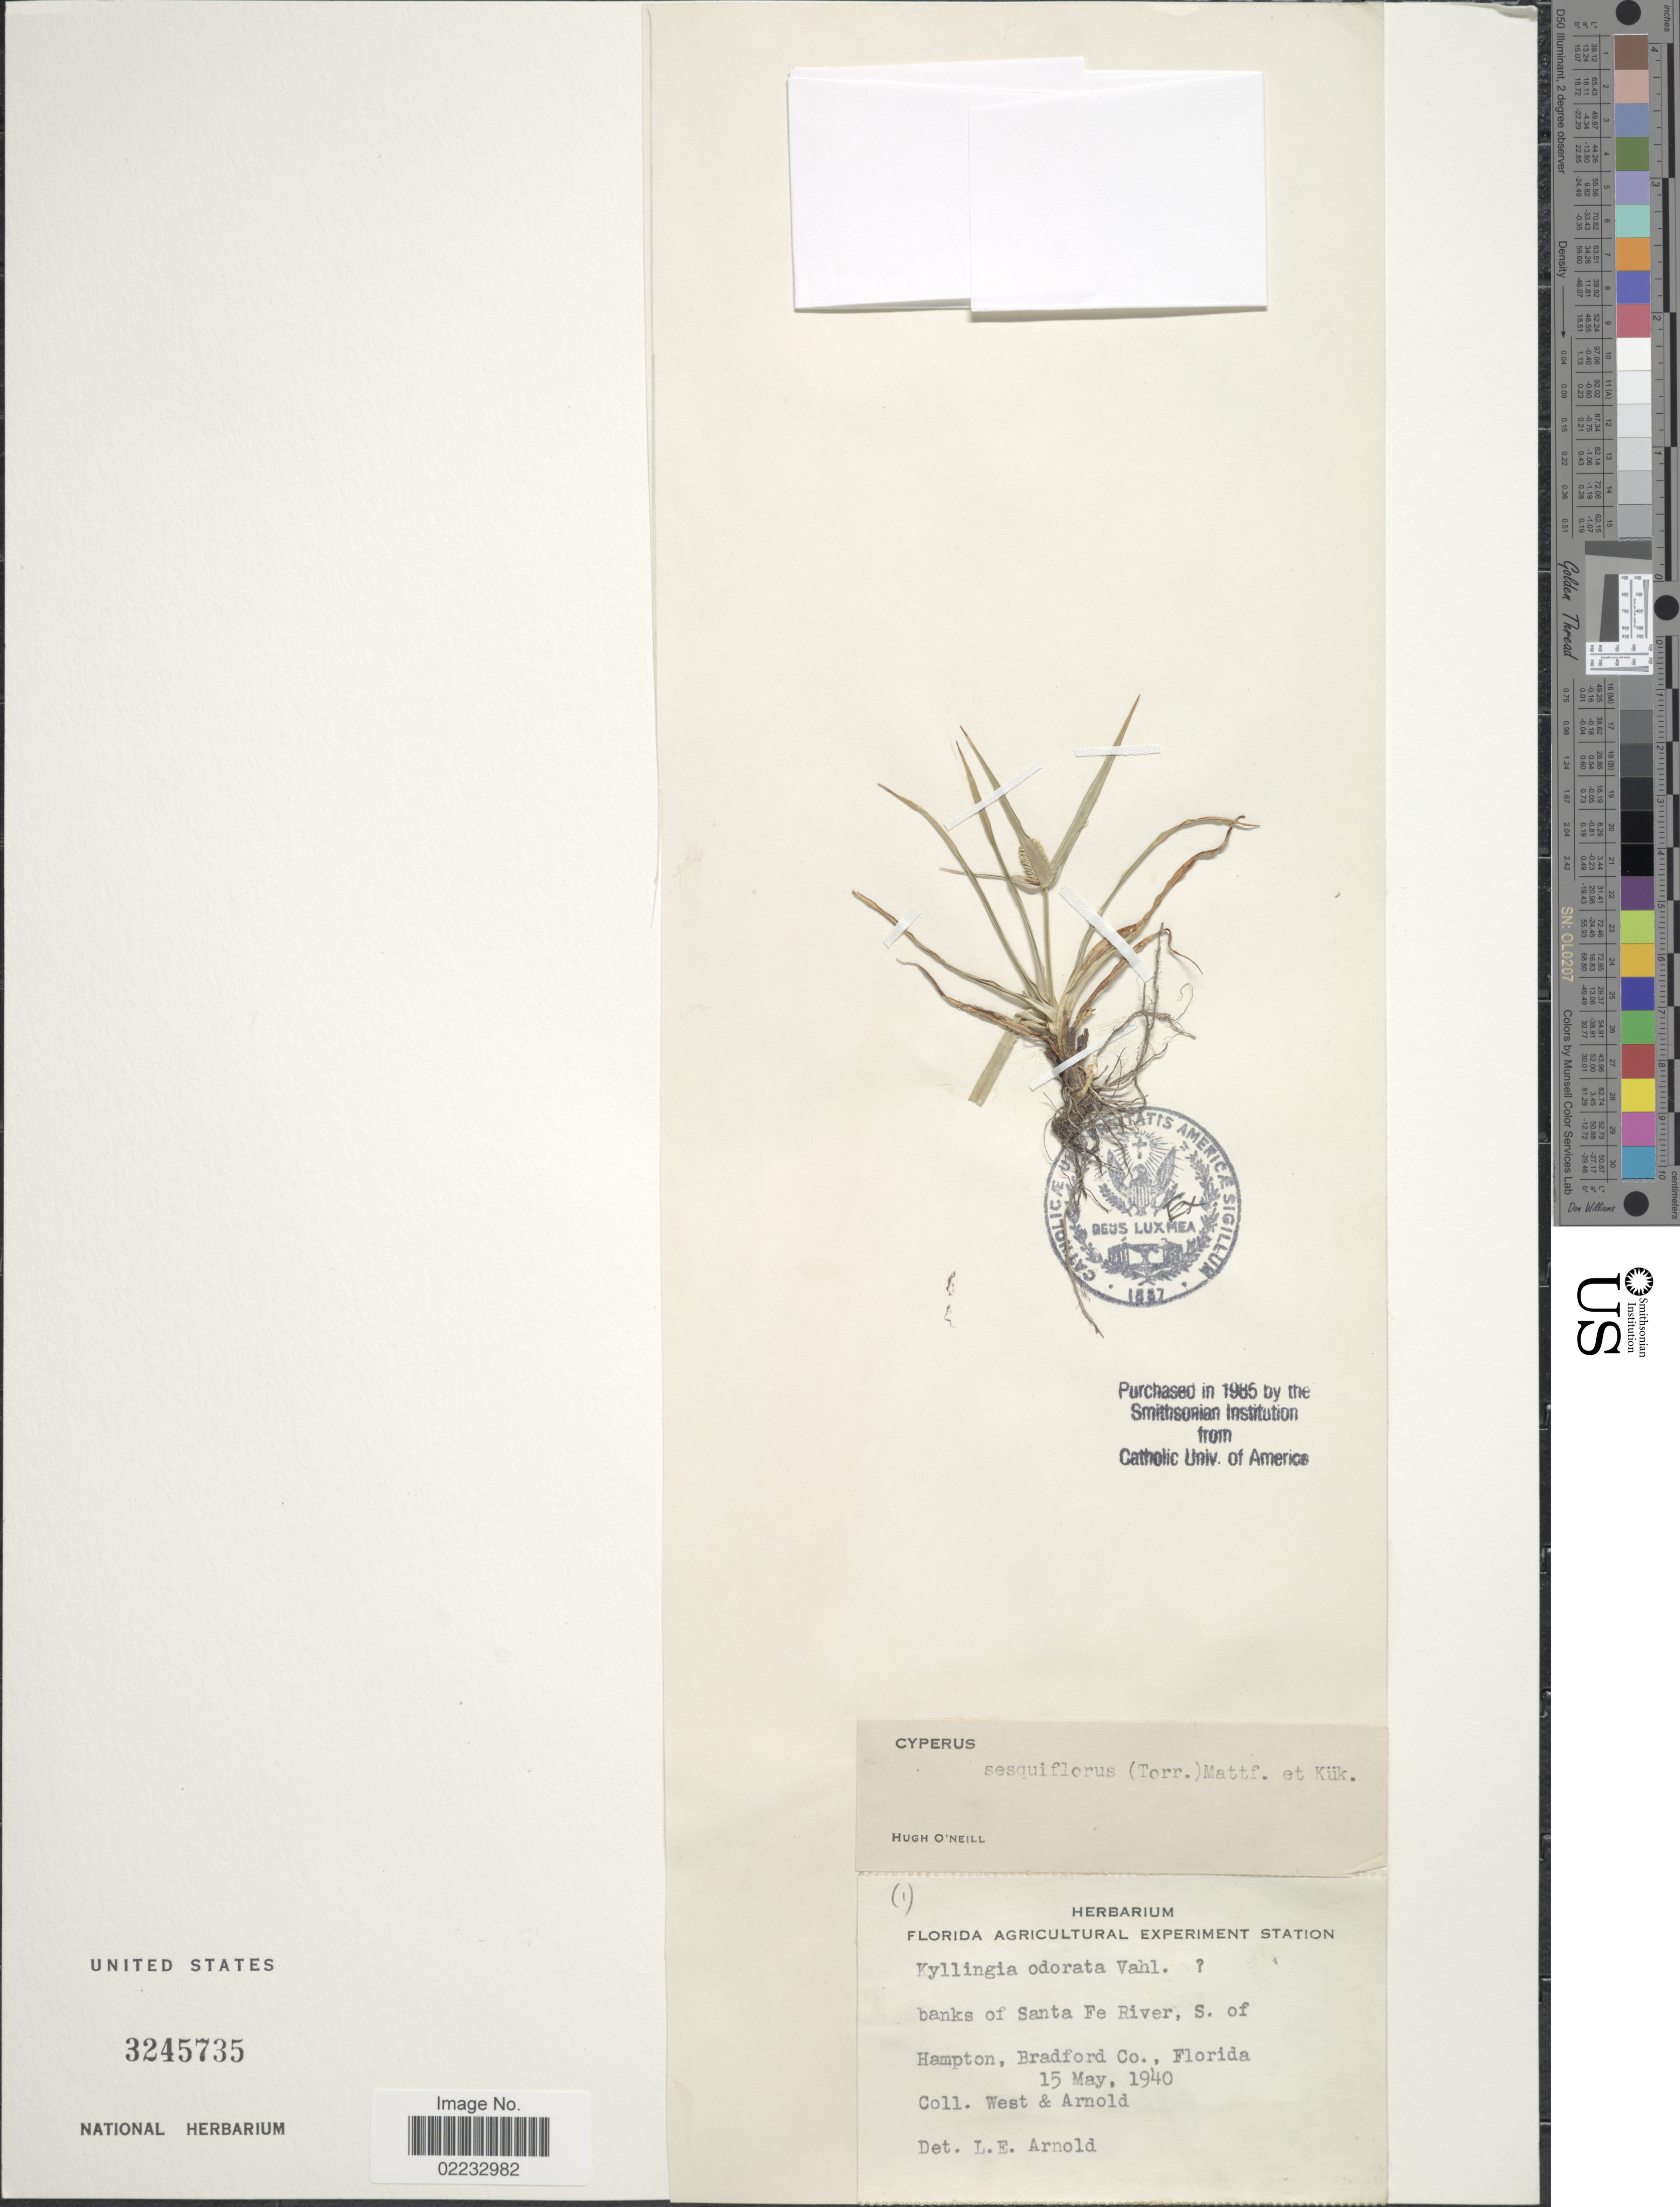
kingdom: Plantae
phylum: Tracheophyta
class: Liliopsida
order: Poales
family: Cyperaceae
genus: Cyperus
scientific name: Cyperus sesquiflorus subsp. sesquiflorus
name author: (Torr.) Mattf. & Kük.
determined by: Strong, M. T., (US), Smithsonian Institution - National Museum of Natural History (UNITED STATES)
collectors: -. West & -. Arnold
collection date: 1940-05-15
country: United States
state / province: Florida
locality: Banks of Santa Fe River, S. of Hampton, Bradford Co.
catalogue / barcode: US 3245735